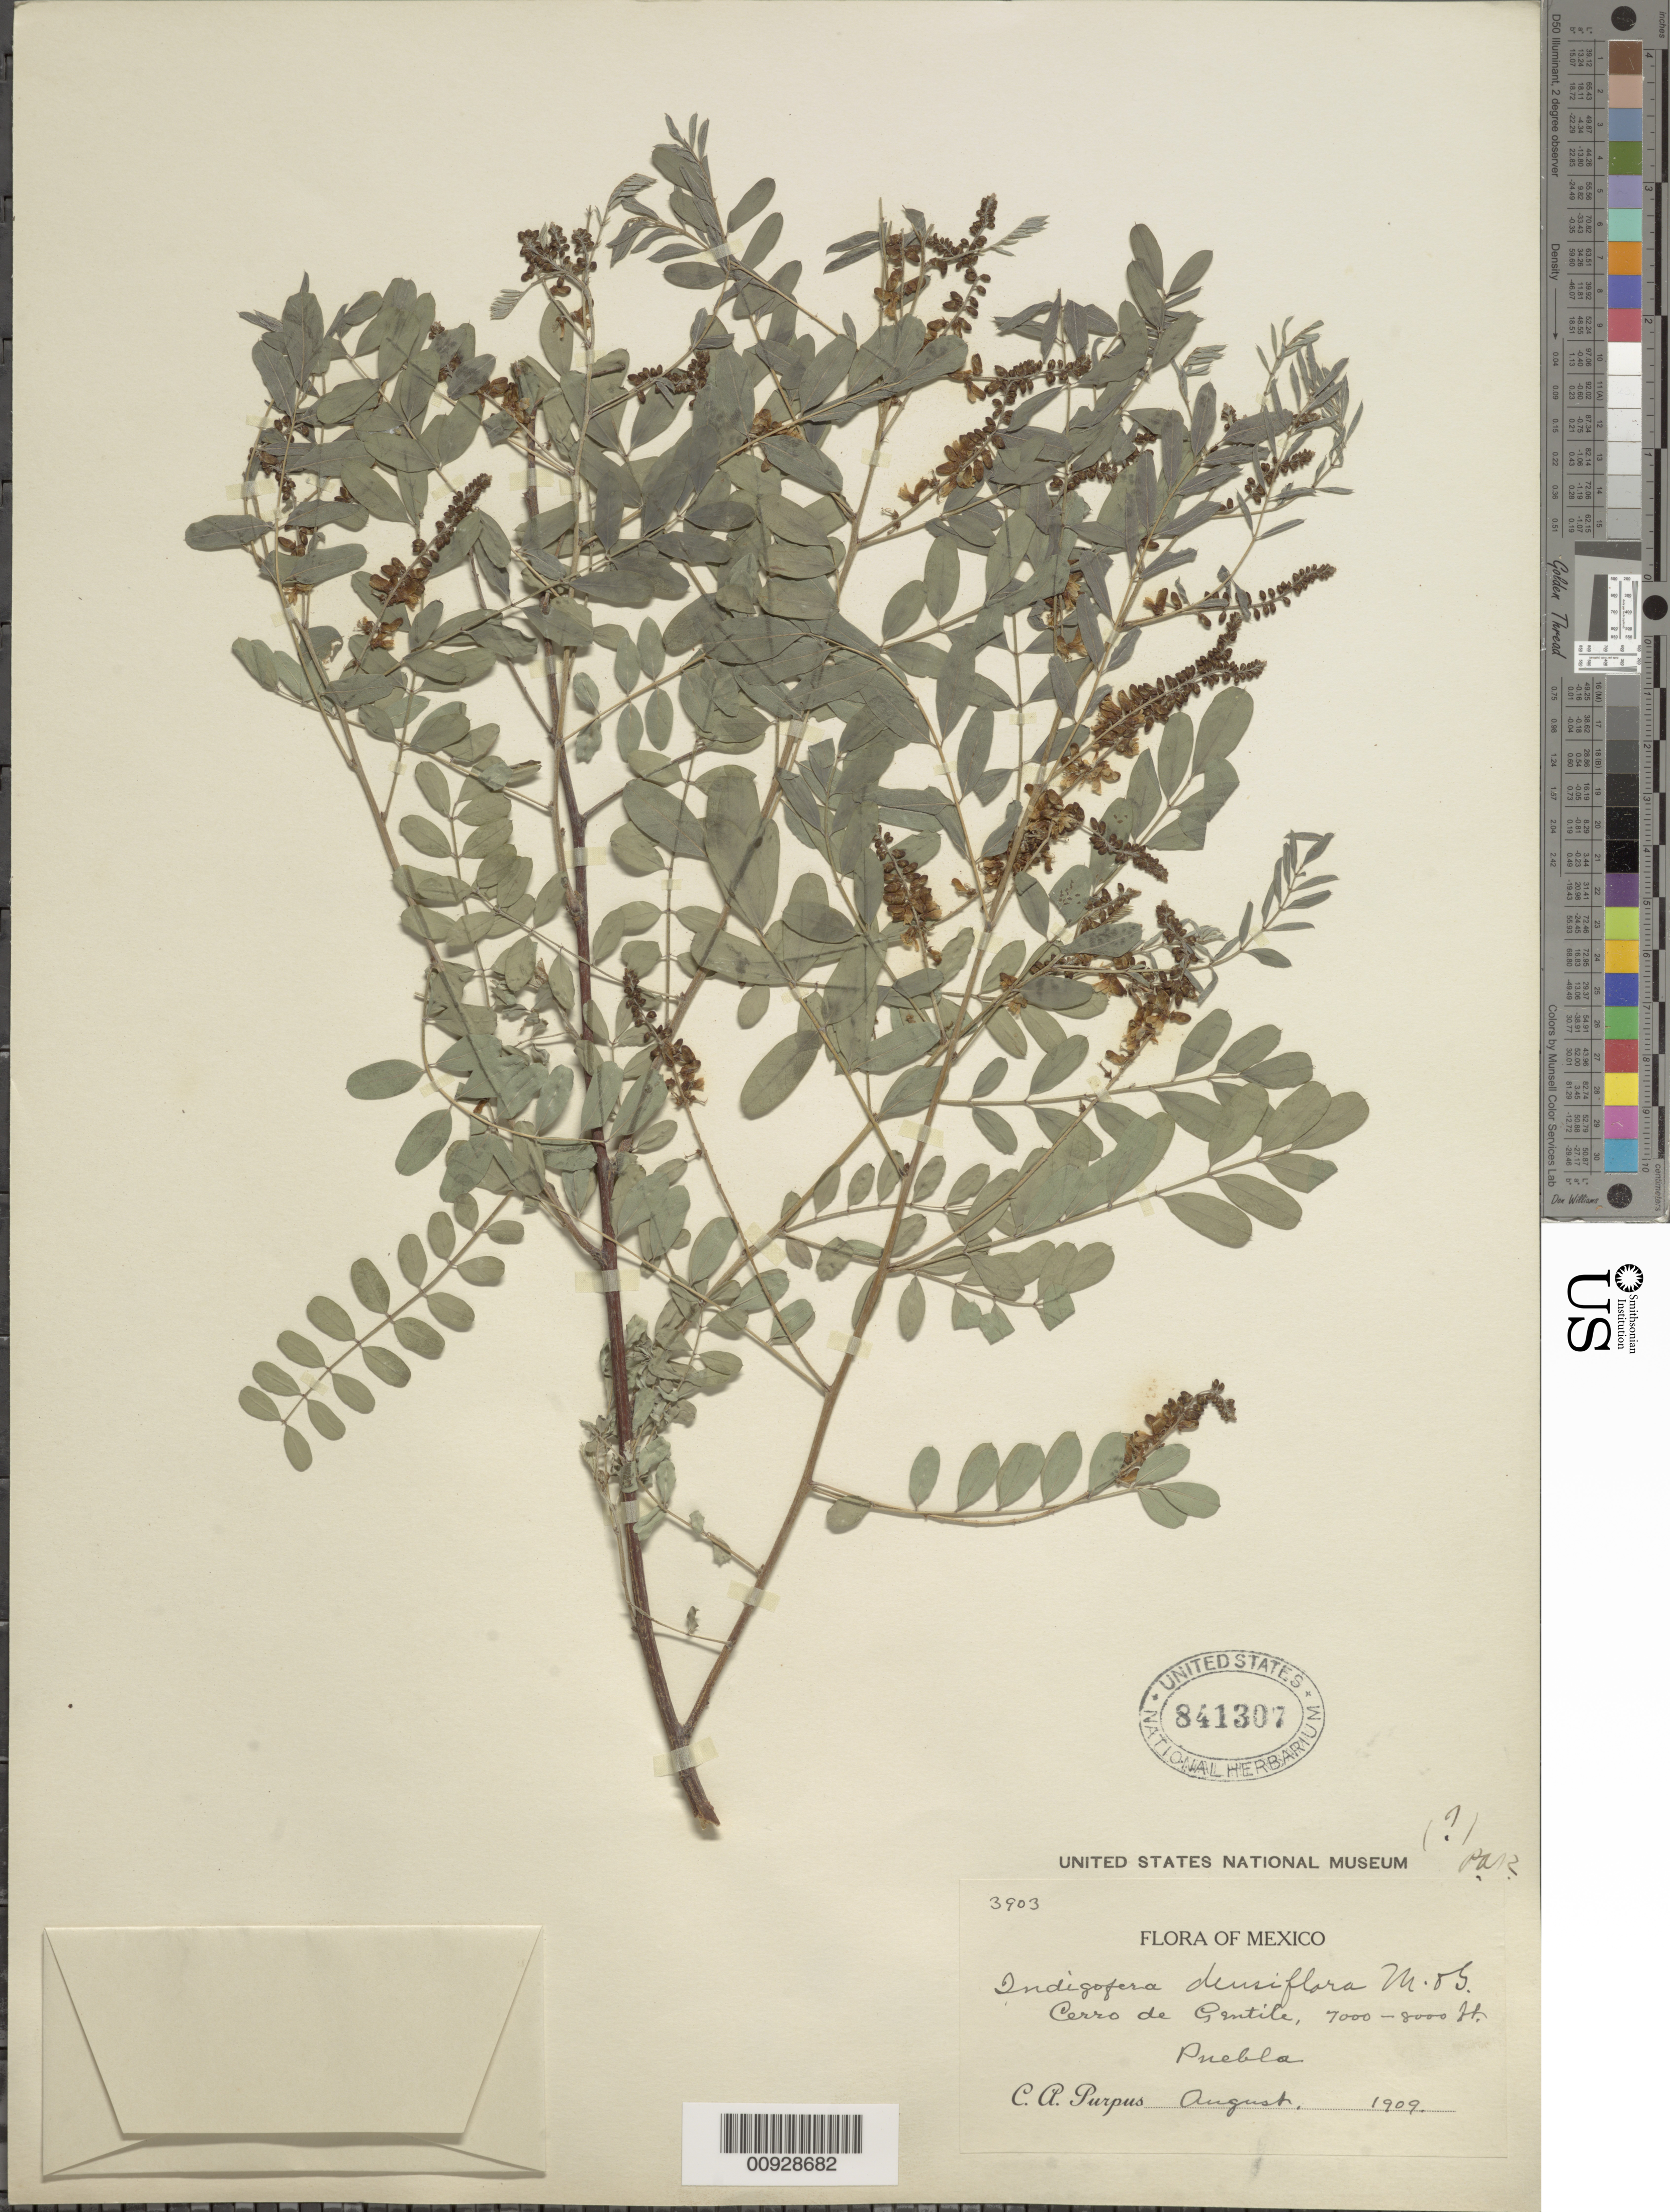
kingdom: Plantae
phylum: Tracheophyta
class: Magnoliopsida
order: Fabales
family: Fabaceae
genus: Indigofera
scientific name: Indigofera densiflora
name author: M. Martens & Galeotti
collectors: C. A. Purpus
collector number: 3903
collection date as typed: Aug 1909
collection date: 1909-08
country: Mexico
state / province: Puebla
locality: Cerro de Gentile.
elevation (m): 2134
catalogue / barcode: US 841307